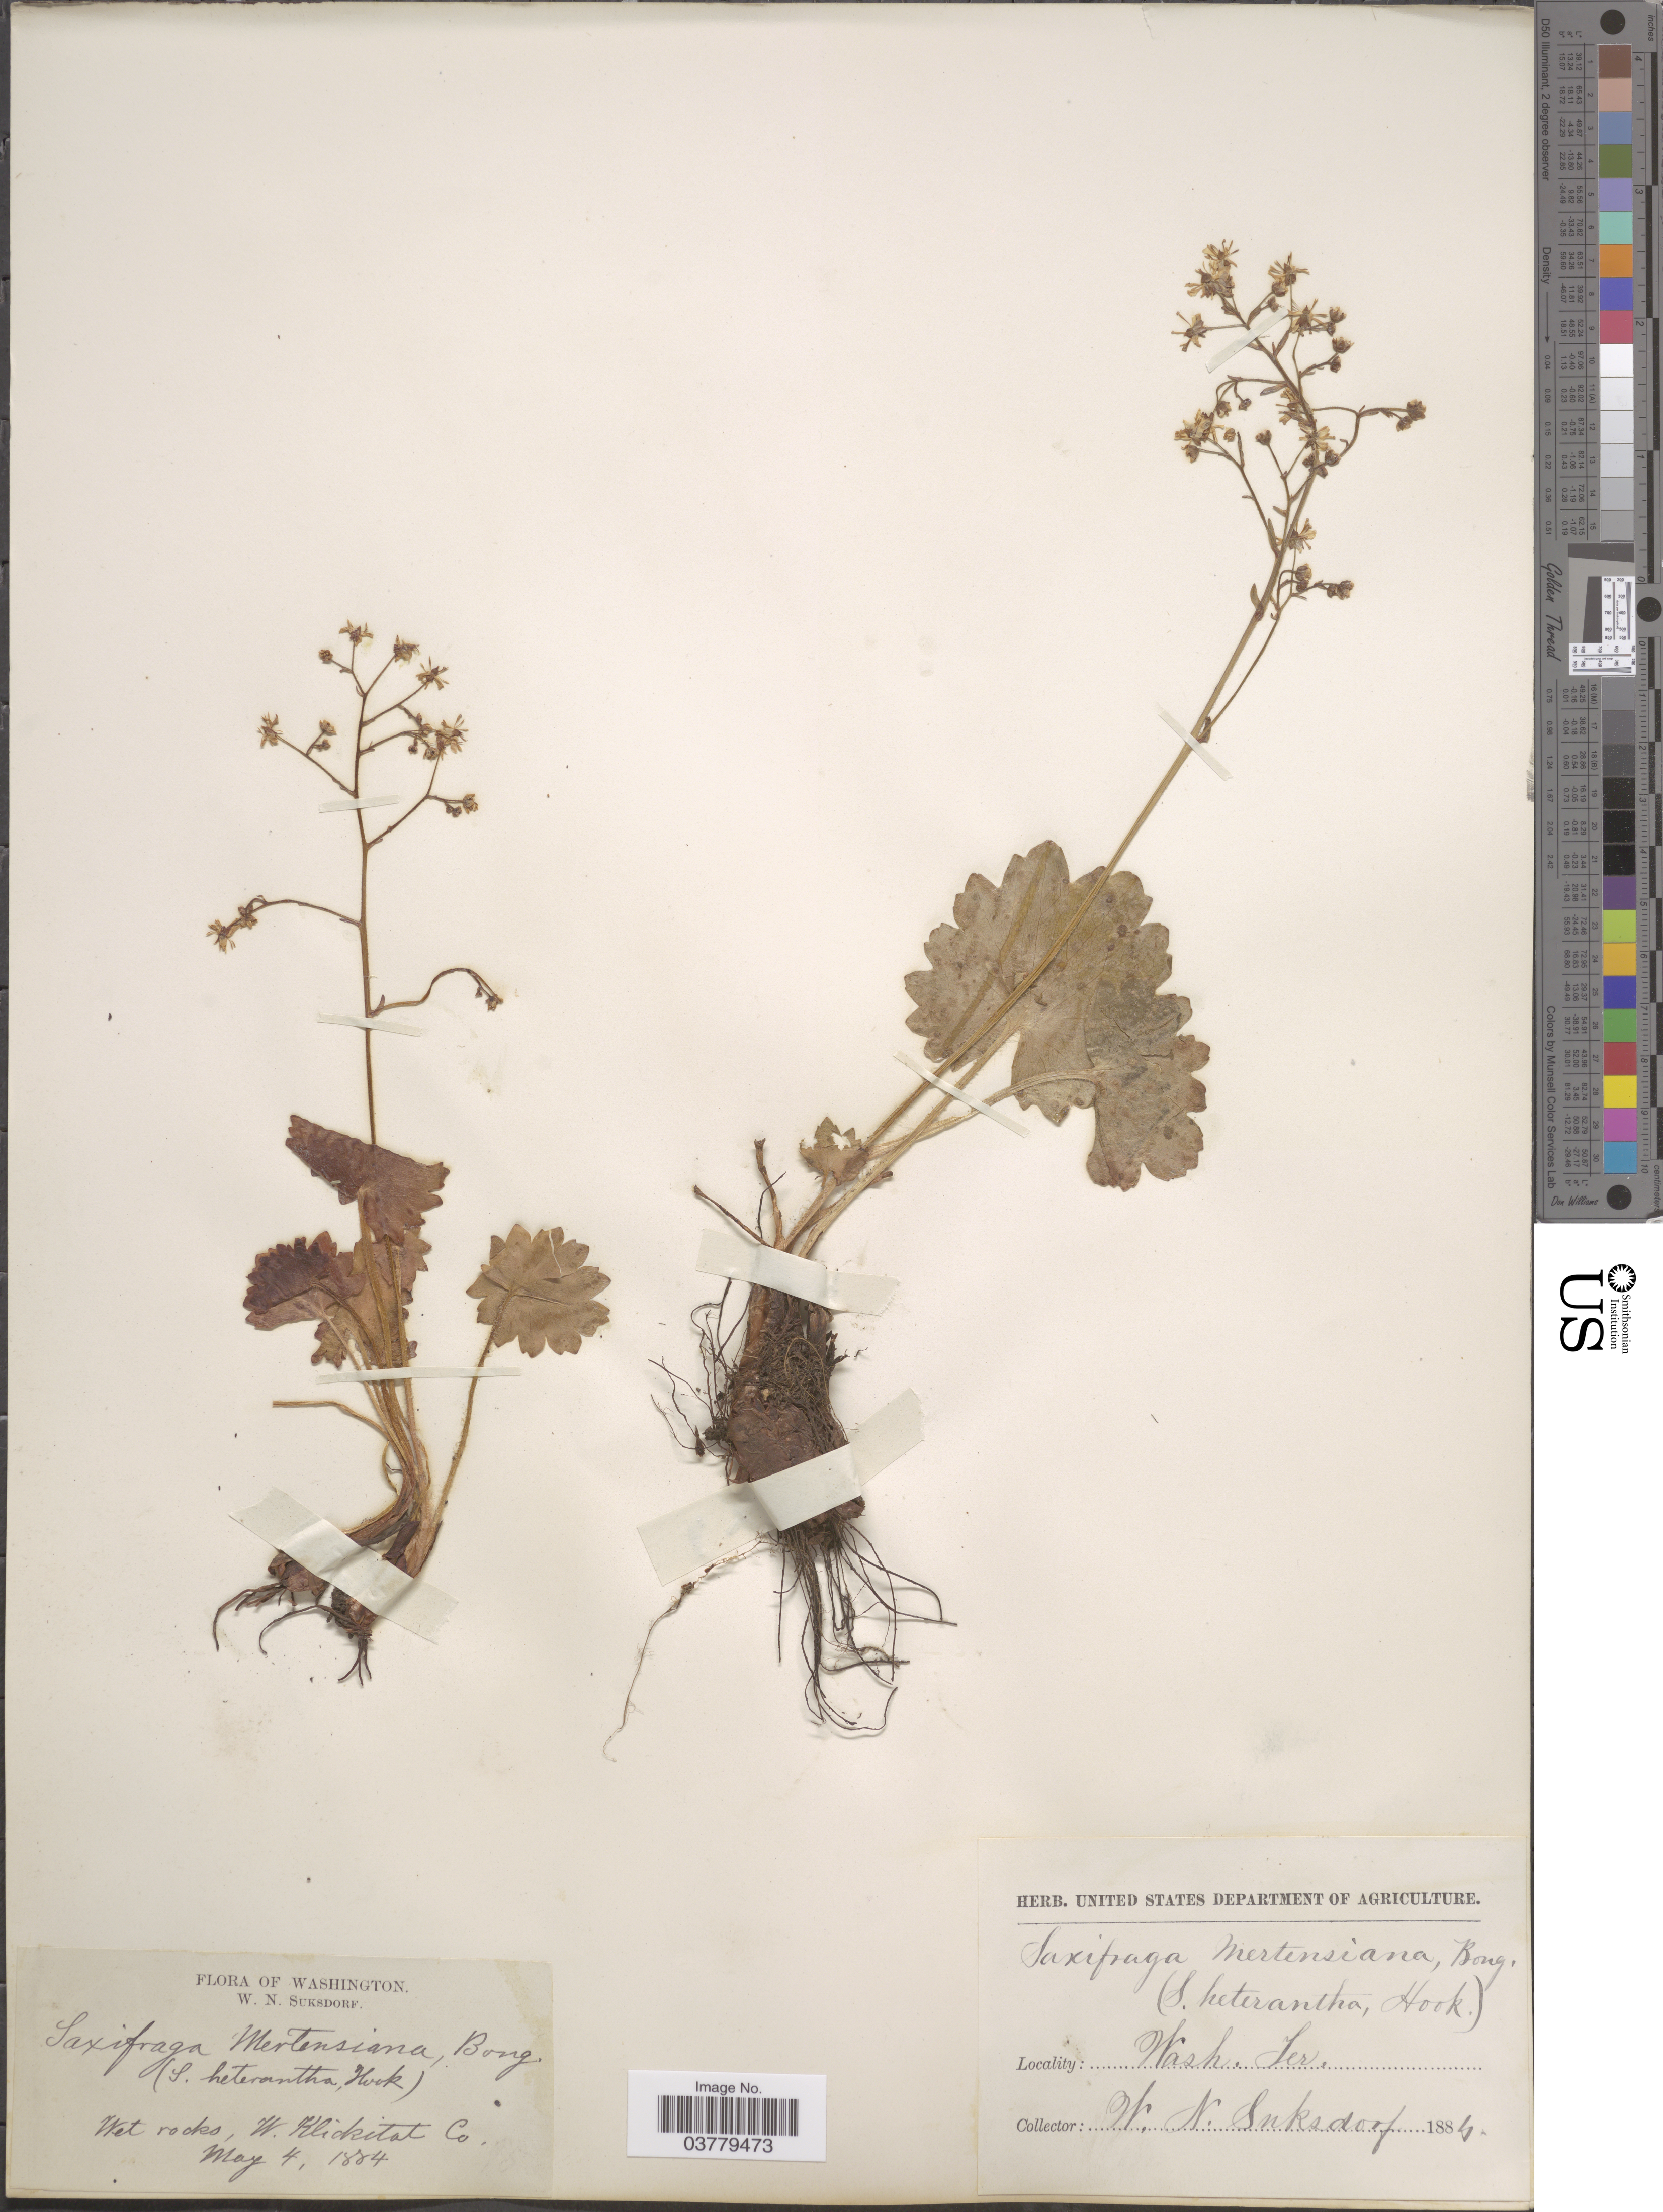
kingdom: Plantae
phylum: Tracheophyta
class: Magnoliopsida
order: Saxifragales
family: Saxifragaceae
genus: Saxifraga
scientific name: Saxifraga mertensiana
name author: Bong.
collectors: W. N. Suksdorf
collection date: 1884-05-04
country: United States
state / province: Washington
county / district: Klickitat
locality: Wet rocks, W. Klickitat Co.